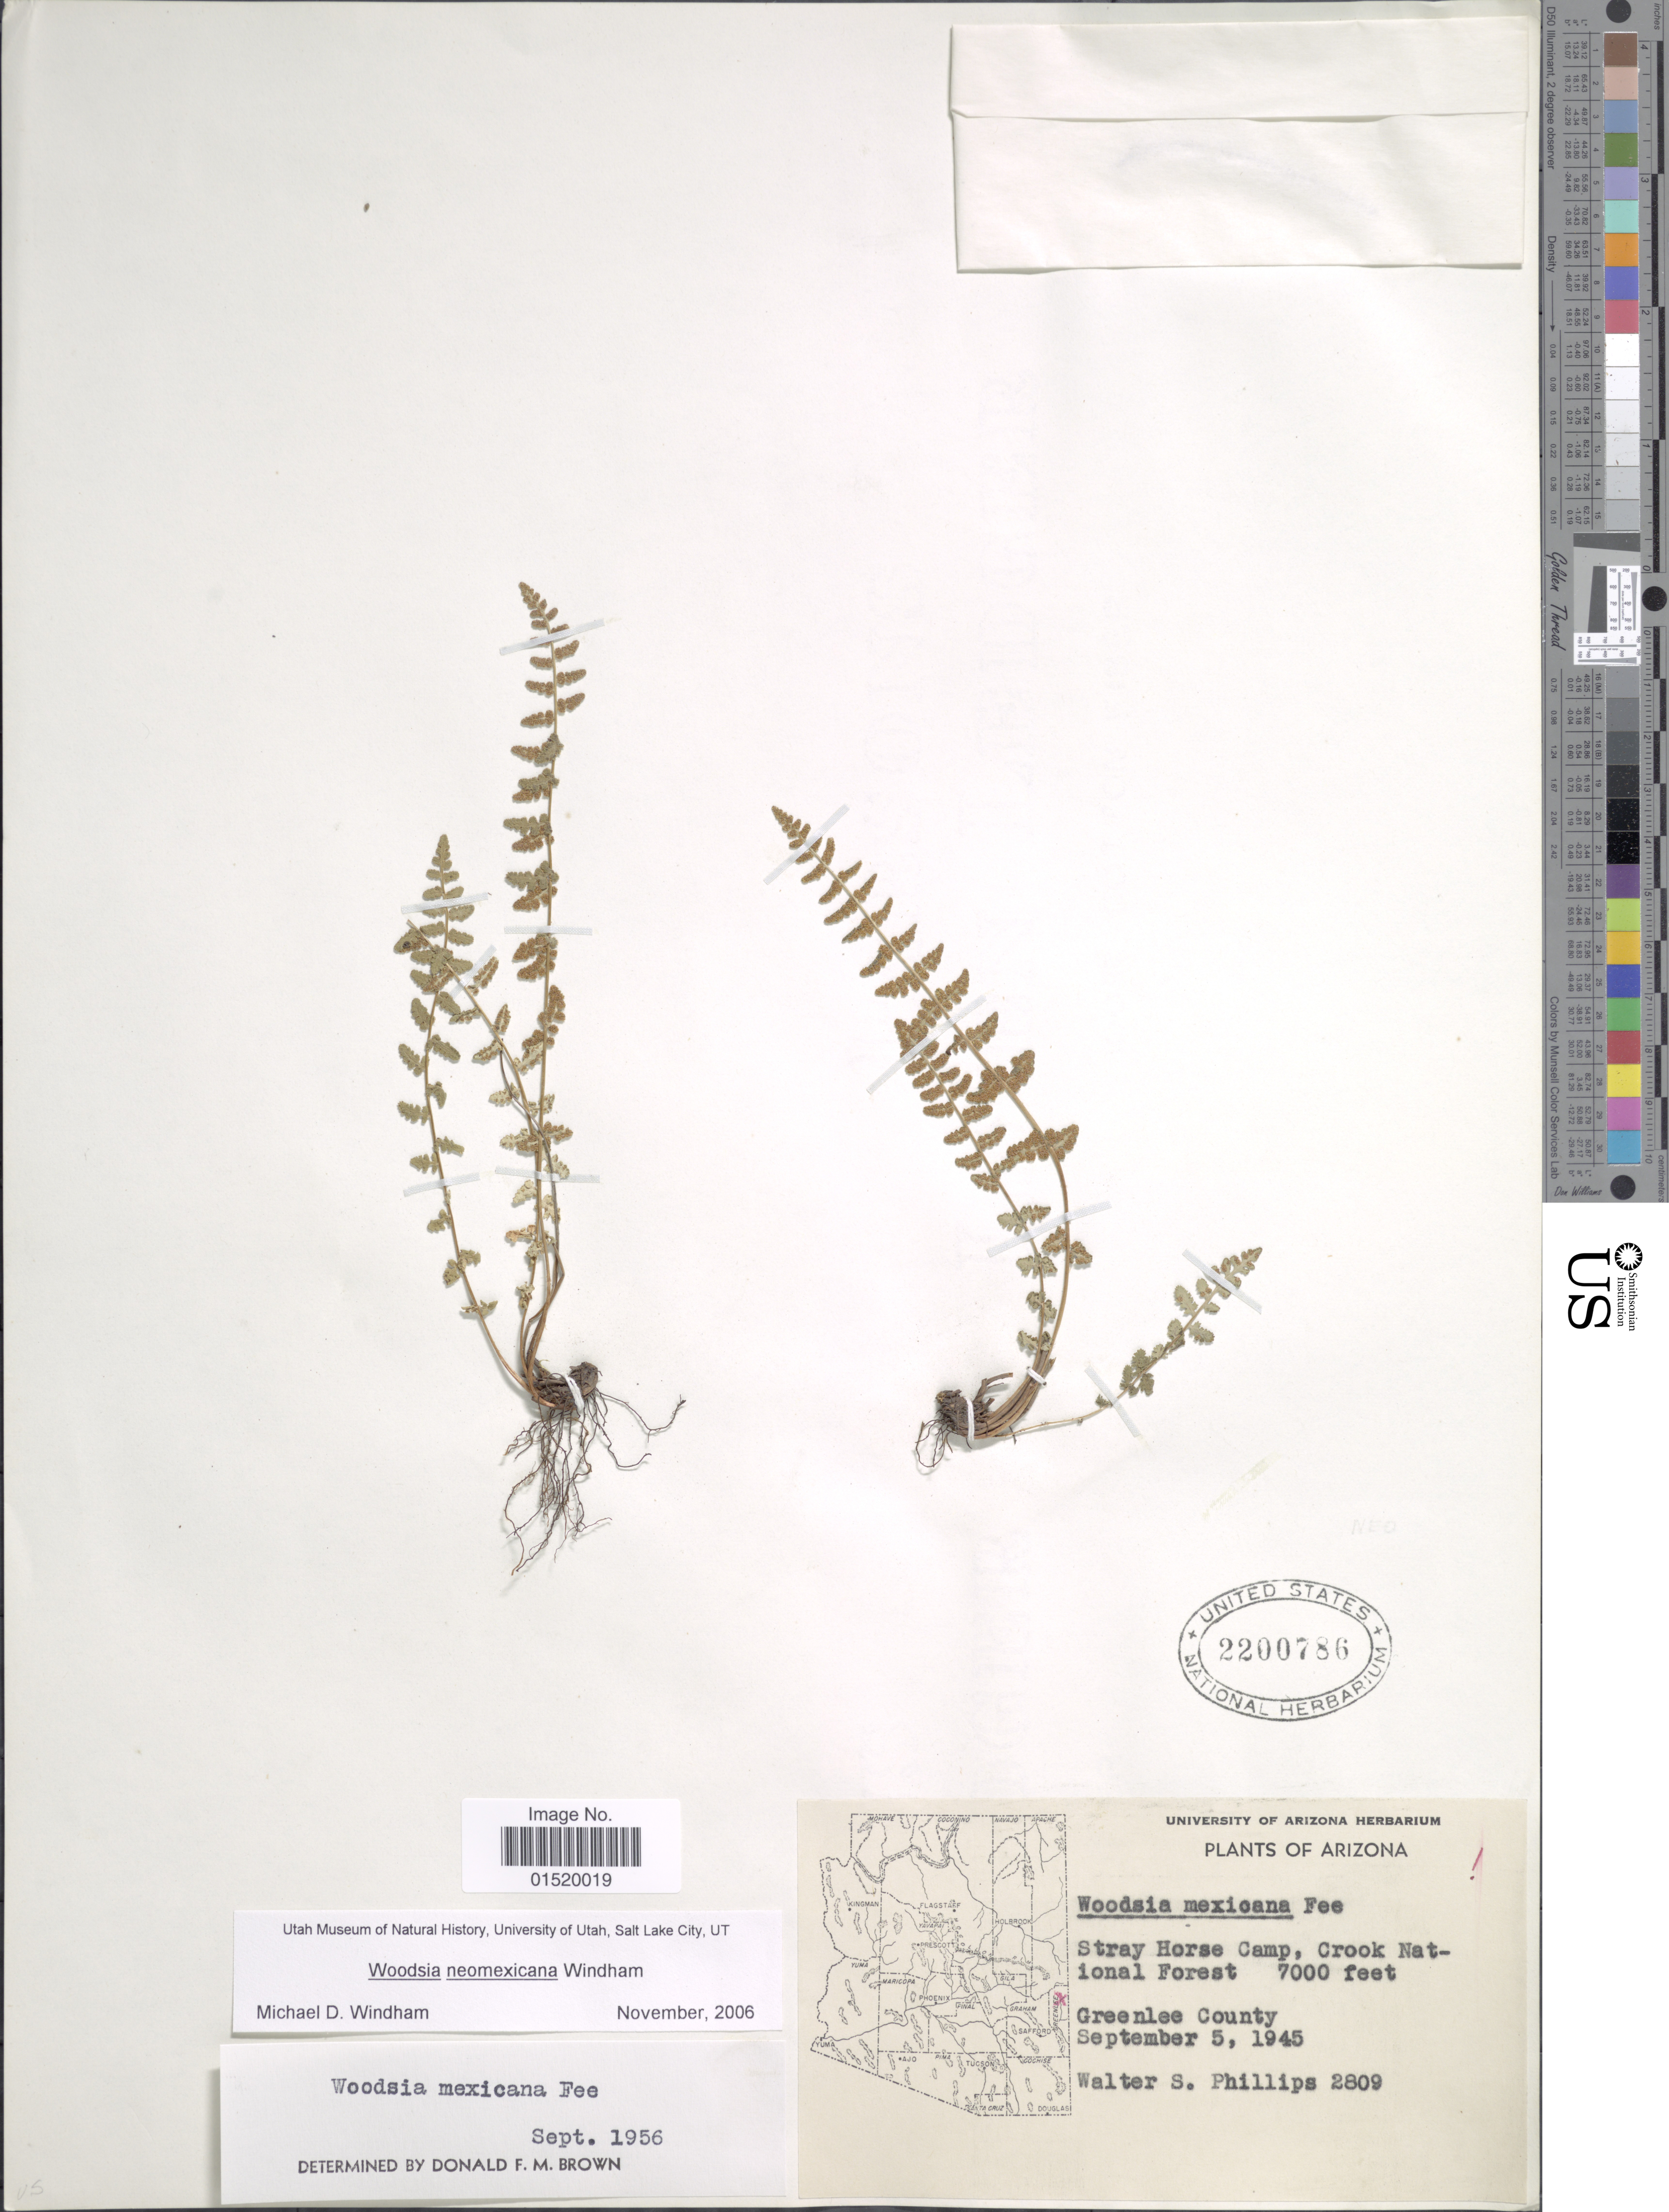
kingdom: Plantae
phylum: Tracheophyta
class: Polypodiopsida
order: Polypodiales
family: Woodsiaceae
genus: Woodsia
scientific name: Woodsia neomexicana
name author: Windham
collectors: W. S. Phillips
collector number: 2809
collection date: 1945-09-05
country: United States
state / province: Arizona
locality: Stray Horse Camp, Crook National Forest, Greenlee County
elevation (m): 2134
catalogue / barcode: US 2200786